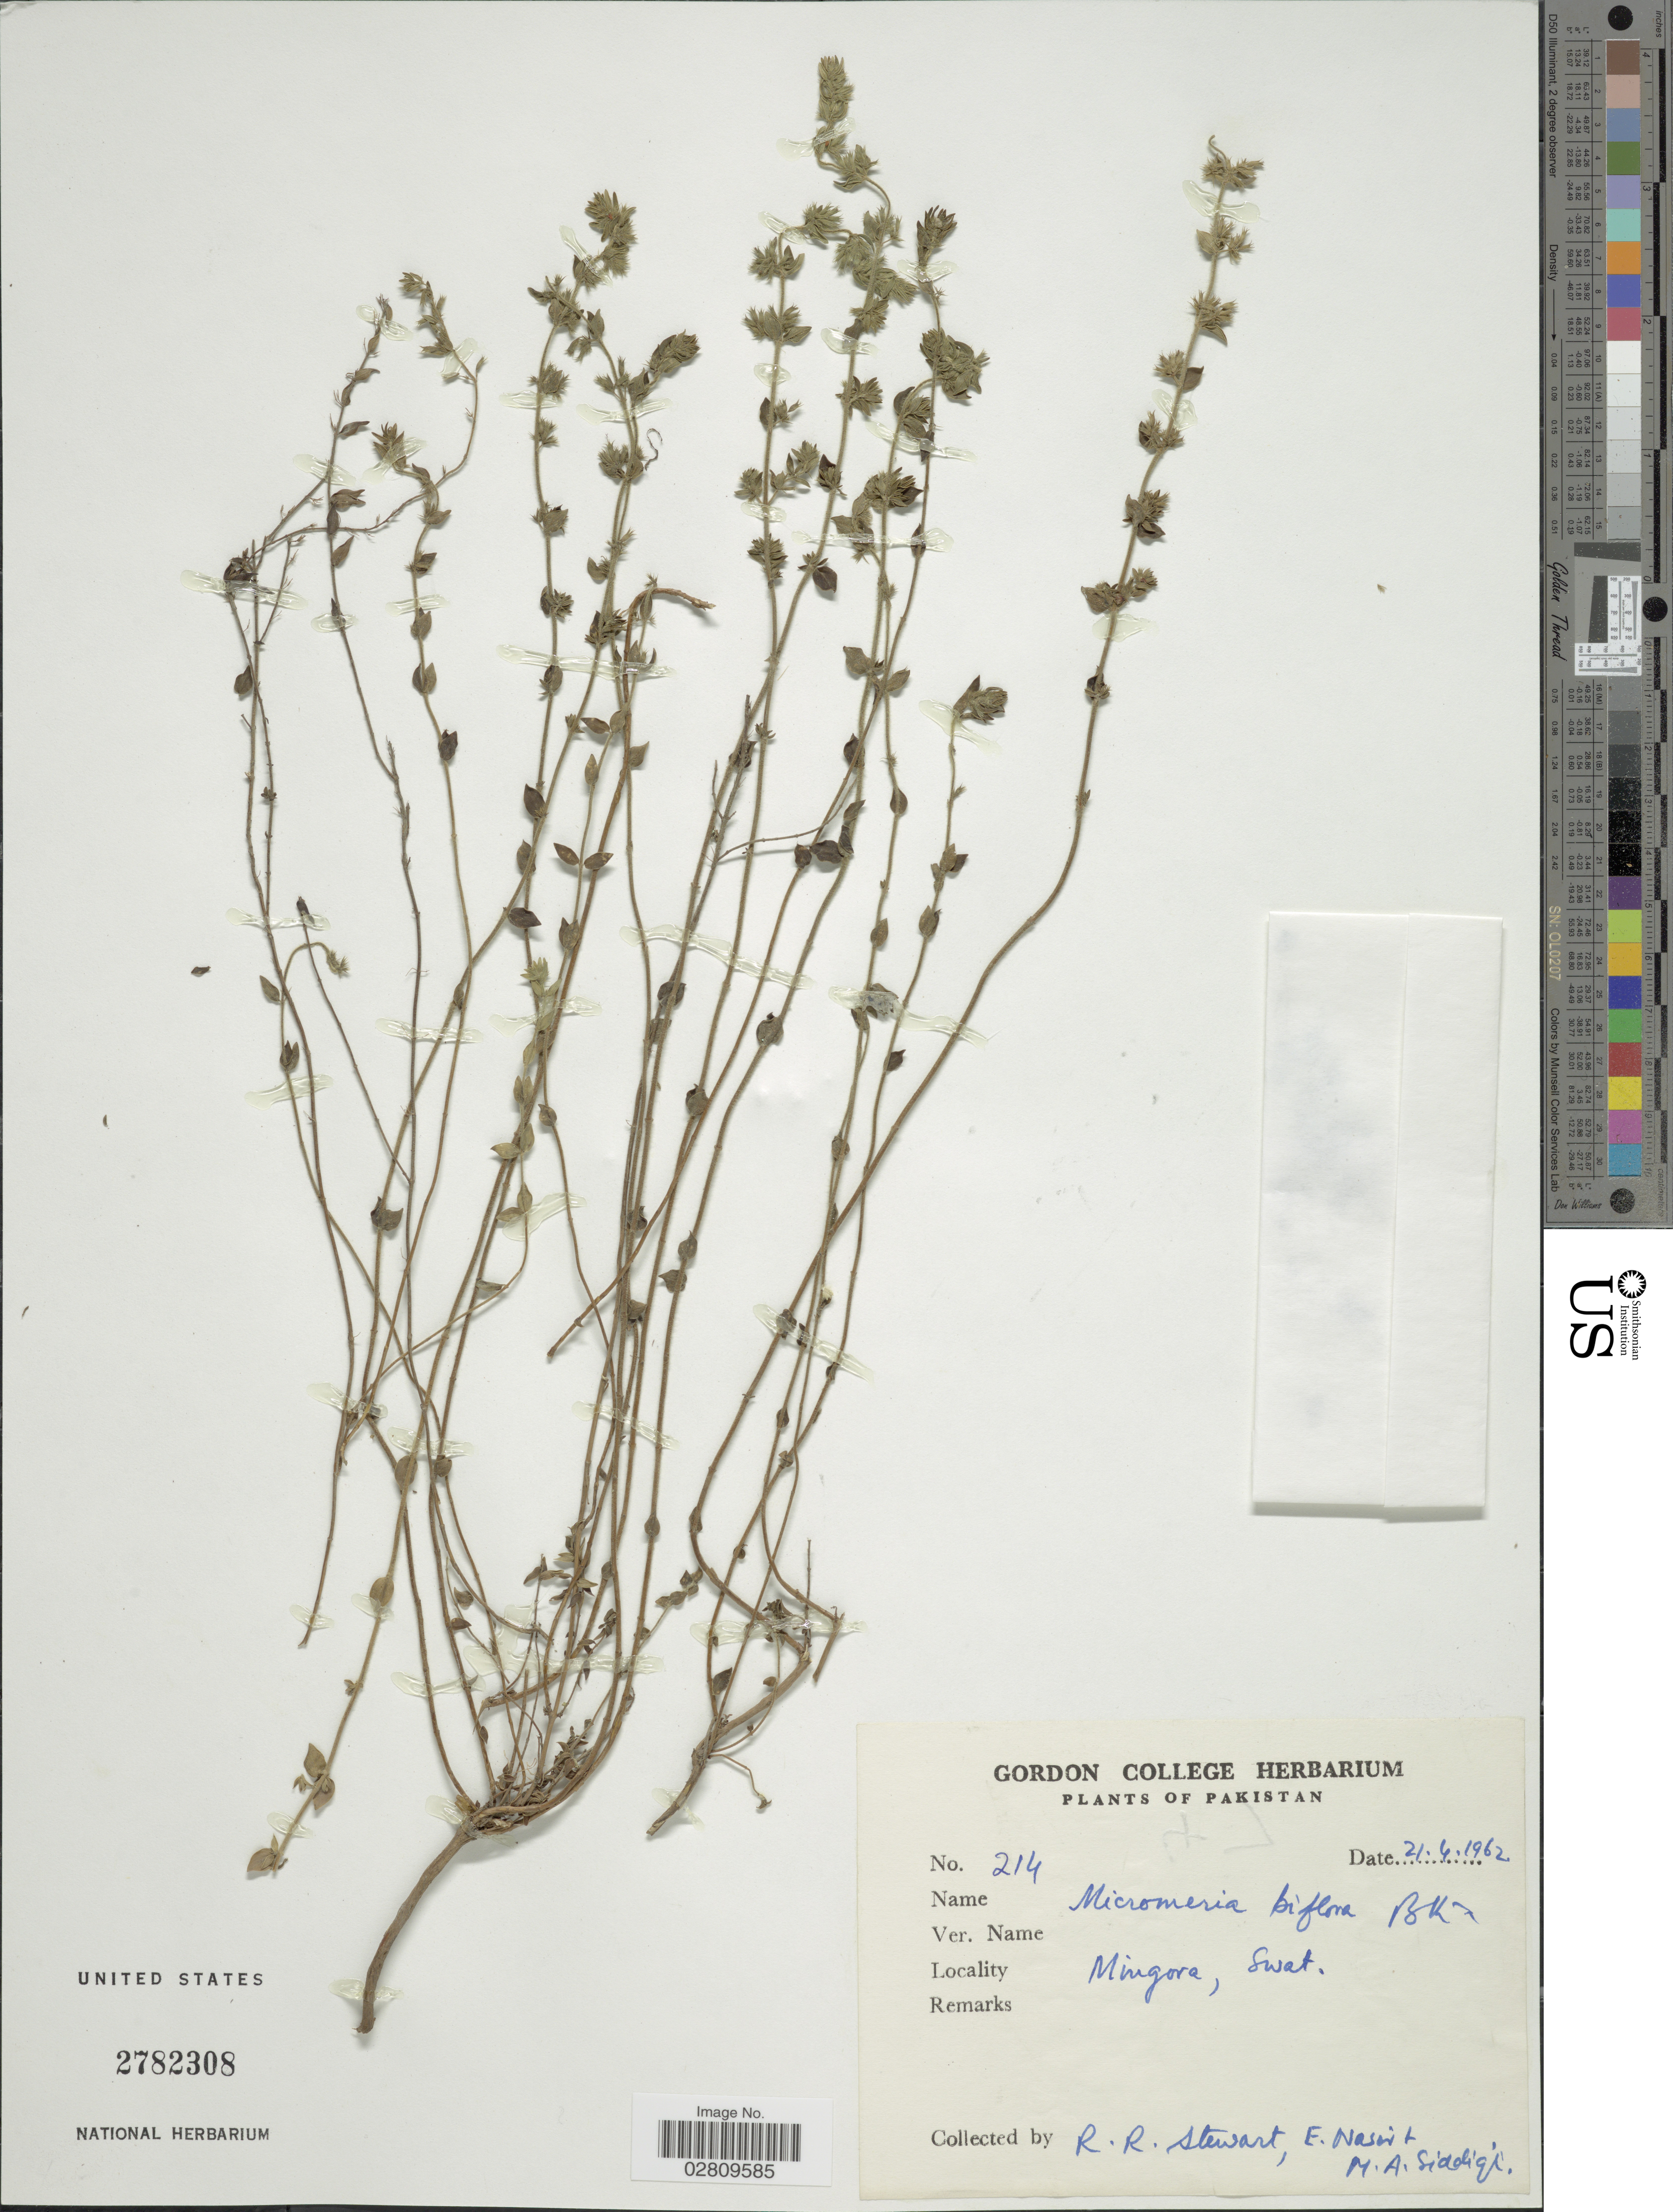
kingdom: Plantae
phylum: Tracheophyta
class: Magnoliopsida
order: Lamiales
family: Lamiaceae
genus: Micromeria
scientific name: Micromeria biflora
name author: (Buch.-Ham. ex D. Don) Benth.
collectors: R. R. Stewart, E. Nasir & M. Siddiqi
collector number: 214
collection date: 1962-04-21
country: Pakistan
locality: Mingora, Swat.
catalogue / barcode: US 2782308